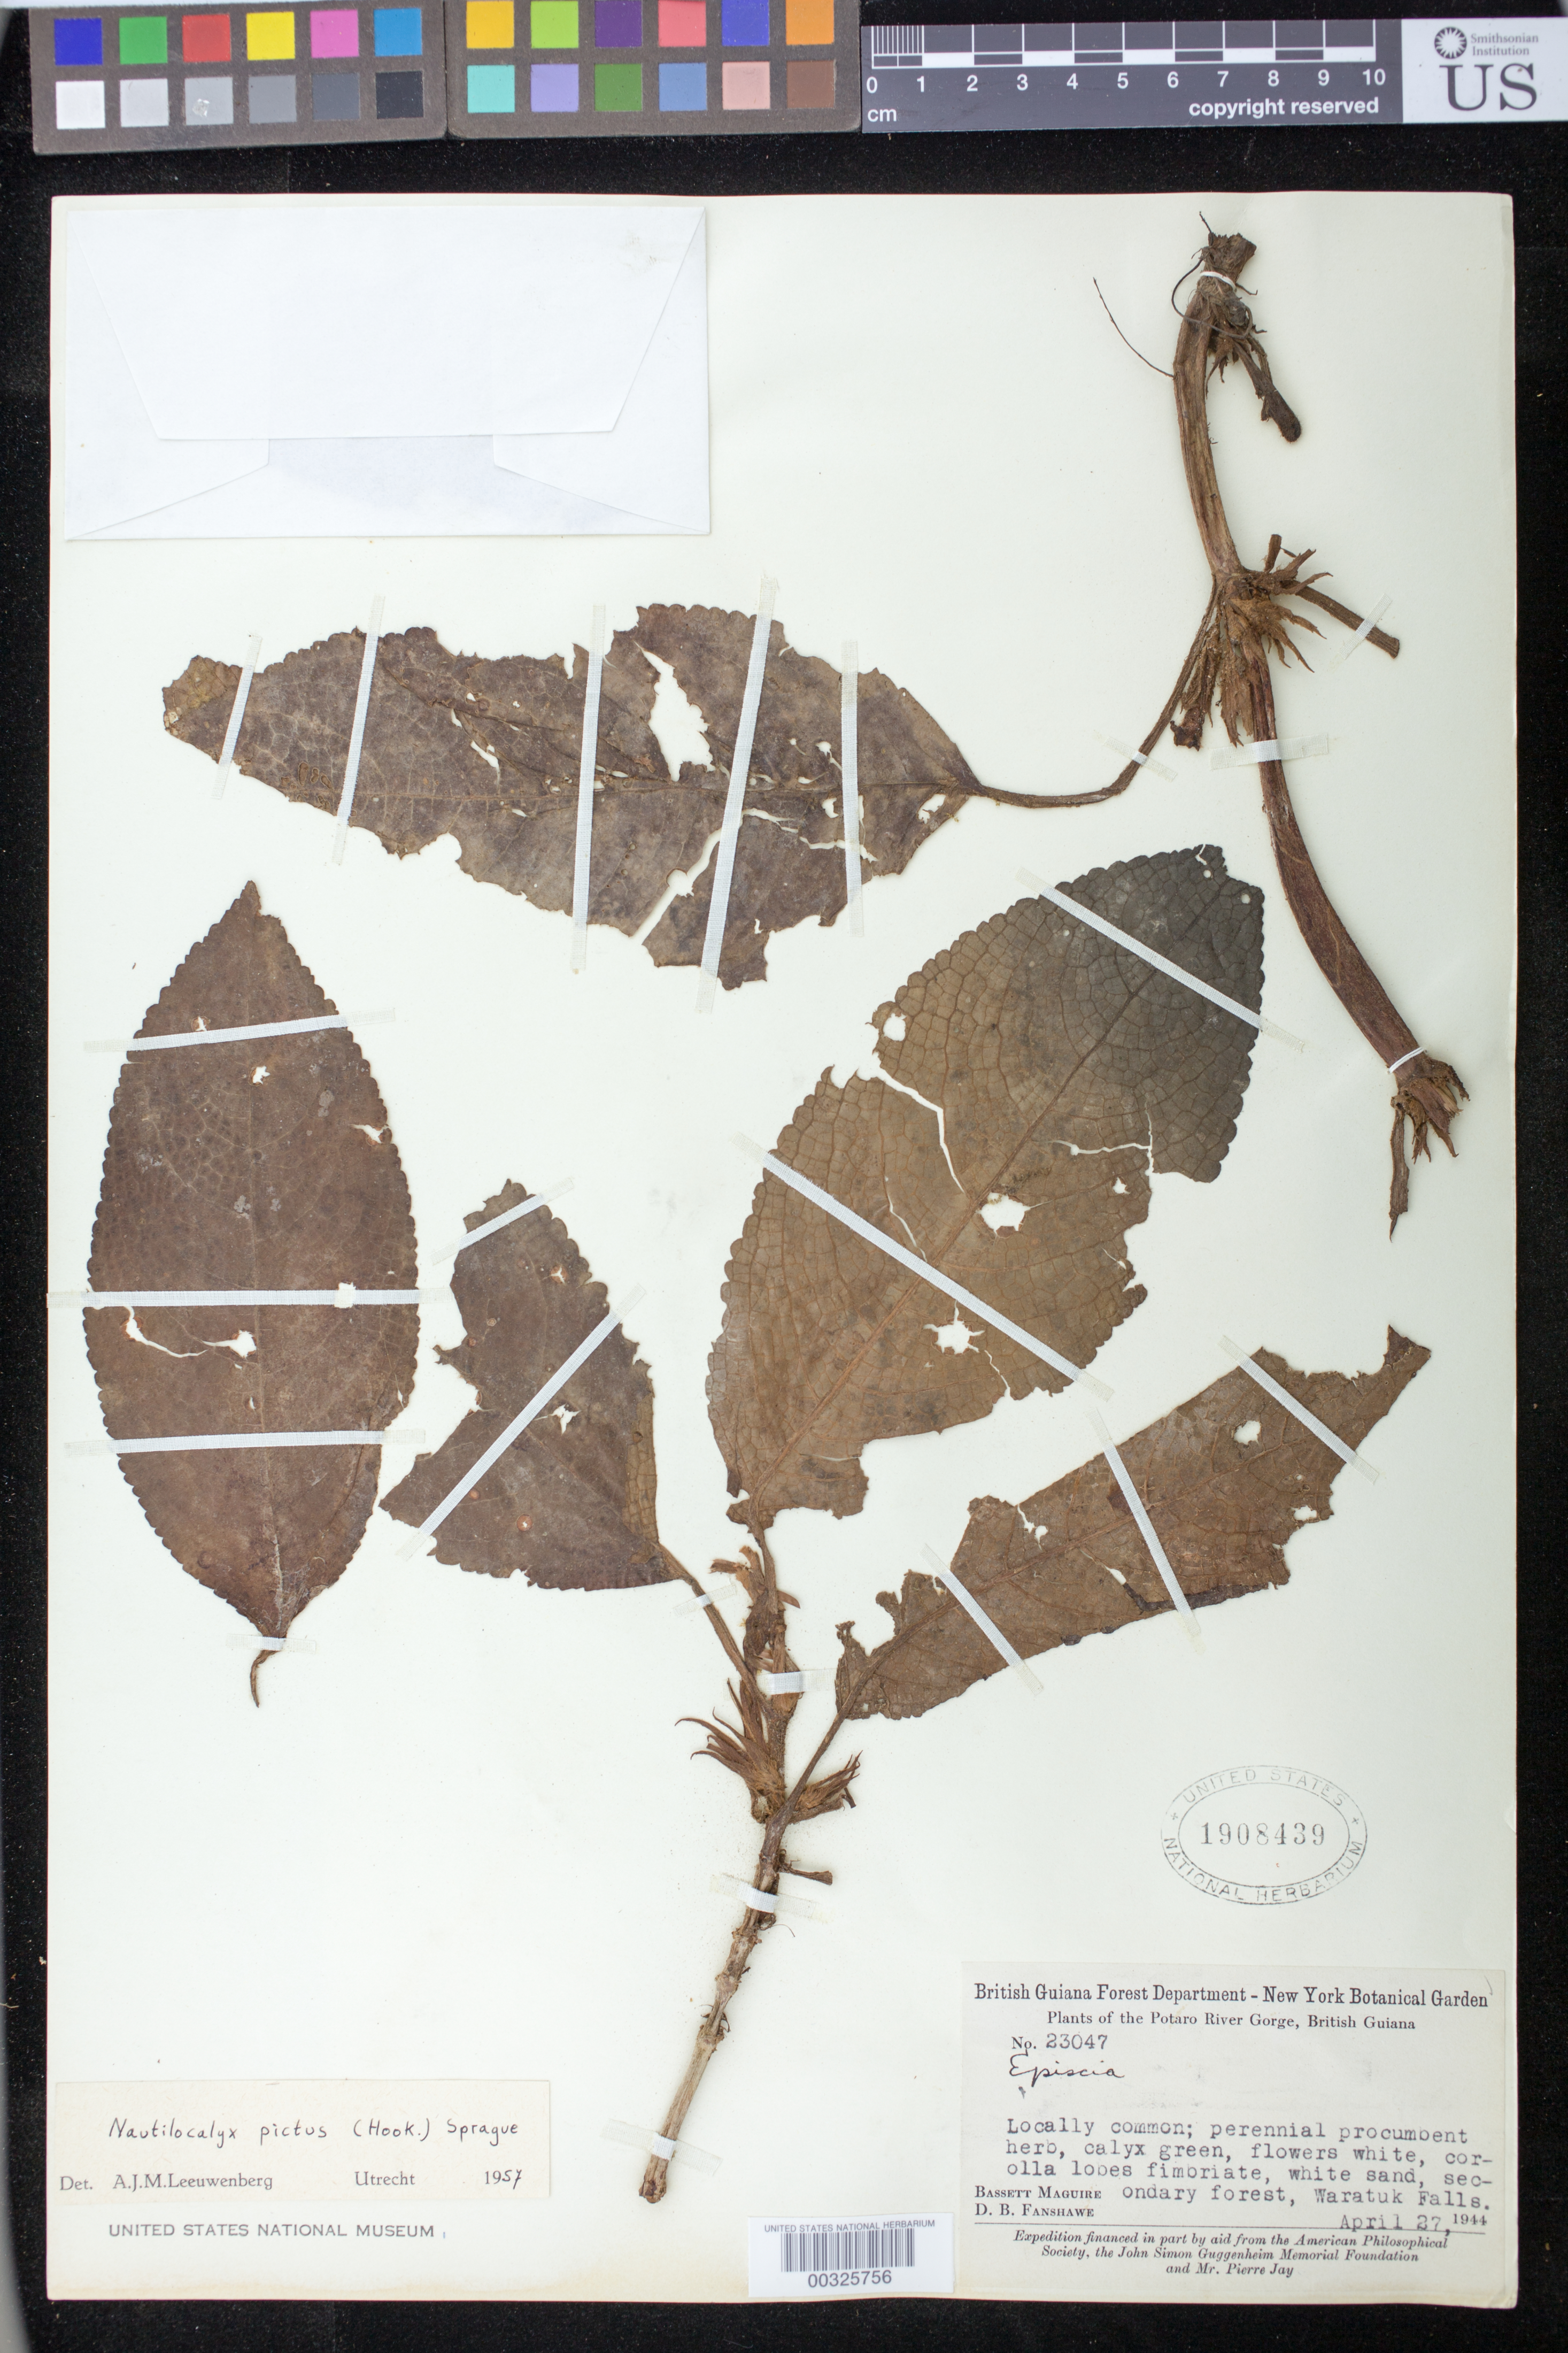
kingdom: Plantae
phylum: Tracheophyta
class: Magnoliopsida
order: Lamiales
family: Gesneriaceae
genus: Nautilocalyx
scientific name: Nautilocalyx pictus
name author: (Hook.) Sprague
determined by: Skog, Laurence E.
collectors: B. Maguire & D. B. Fanshawe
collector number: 23047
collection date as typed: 27 Apr 1944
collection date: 1944-04-27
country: Guyana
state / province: Potaro-Siparuni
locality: Potaro River Gorge, Waratuk Falls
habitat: White sand, secondary forest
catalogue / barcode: US 1908439